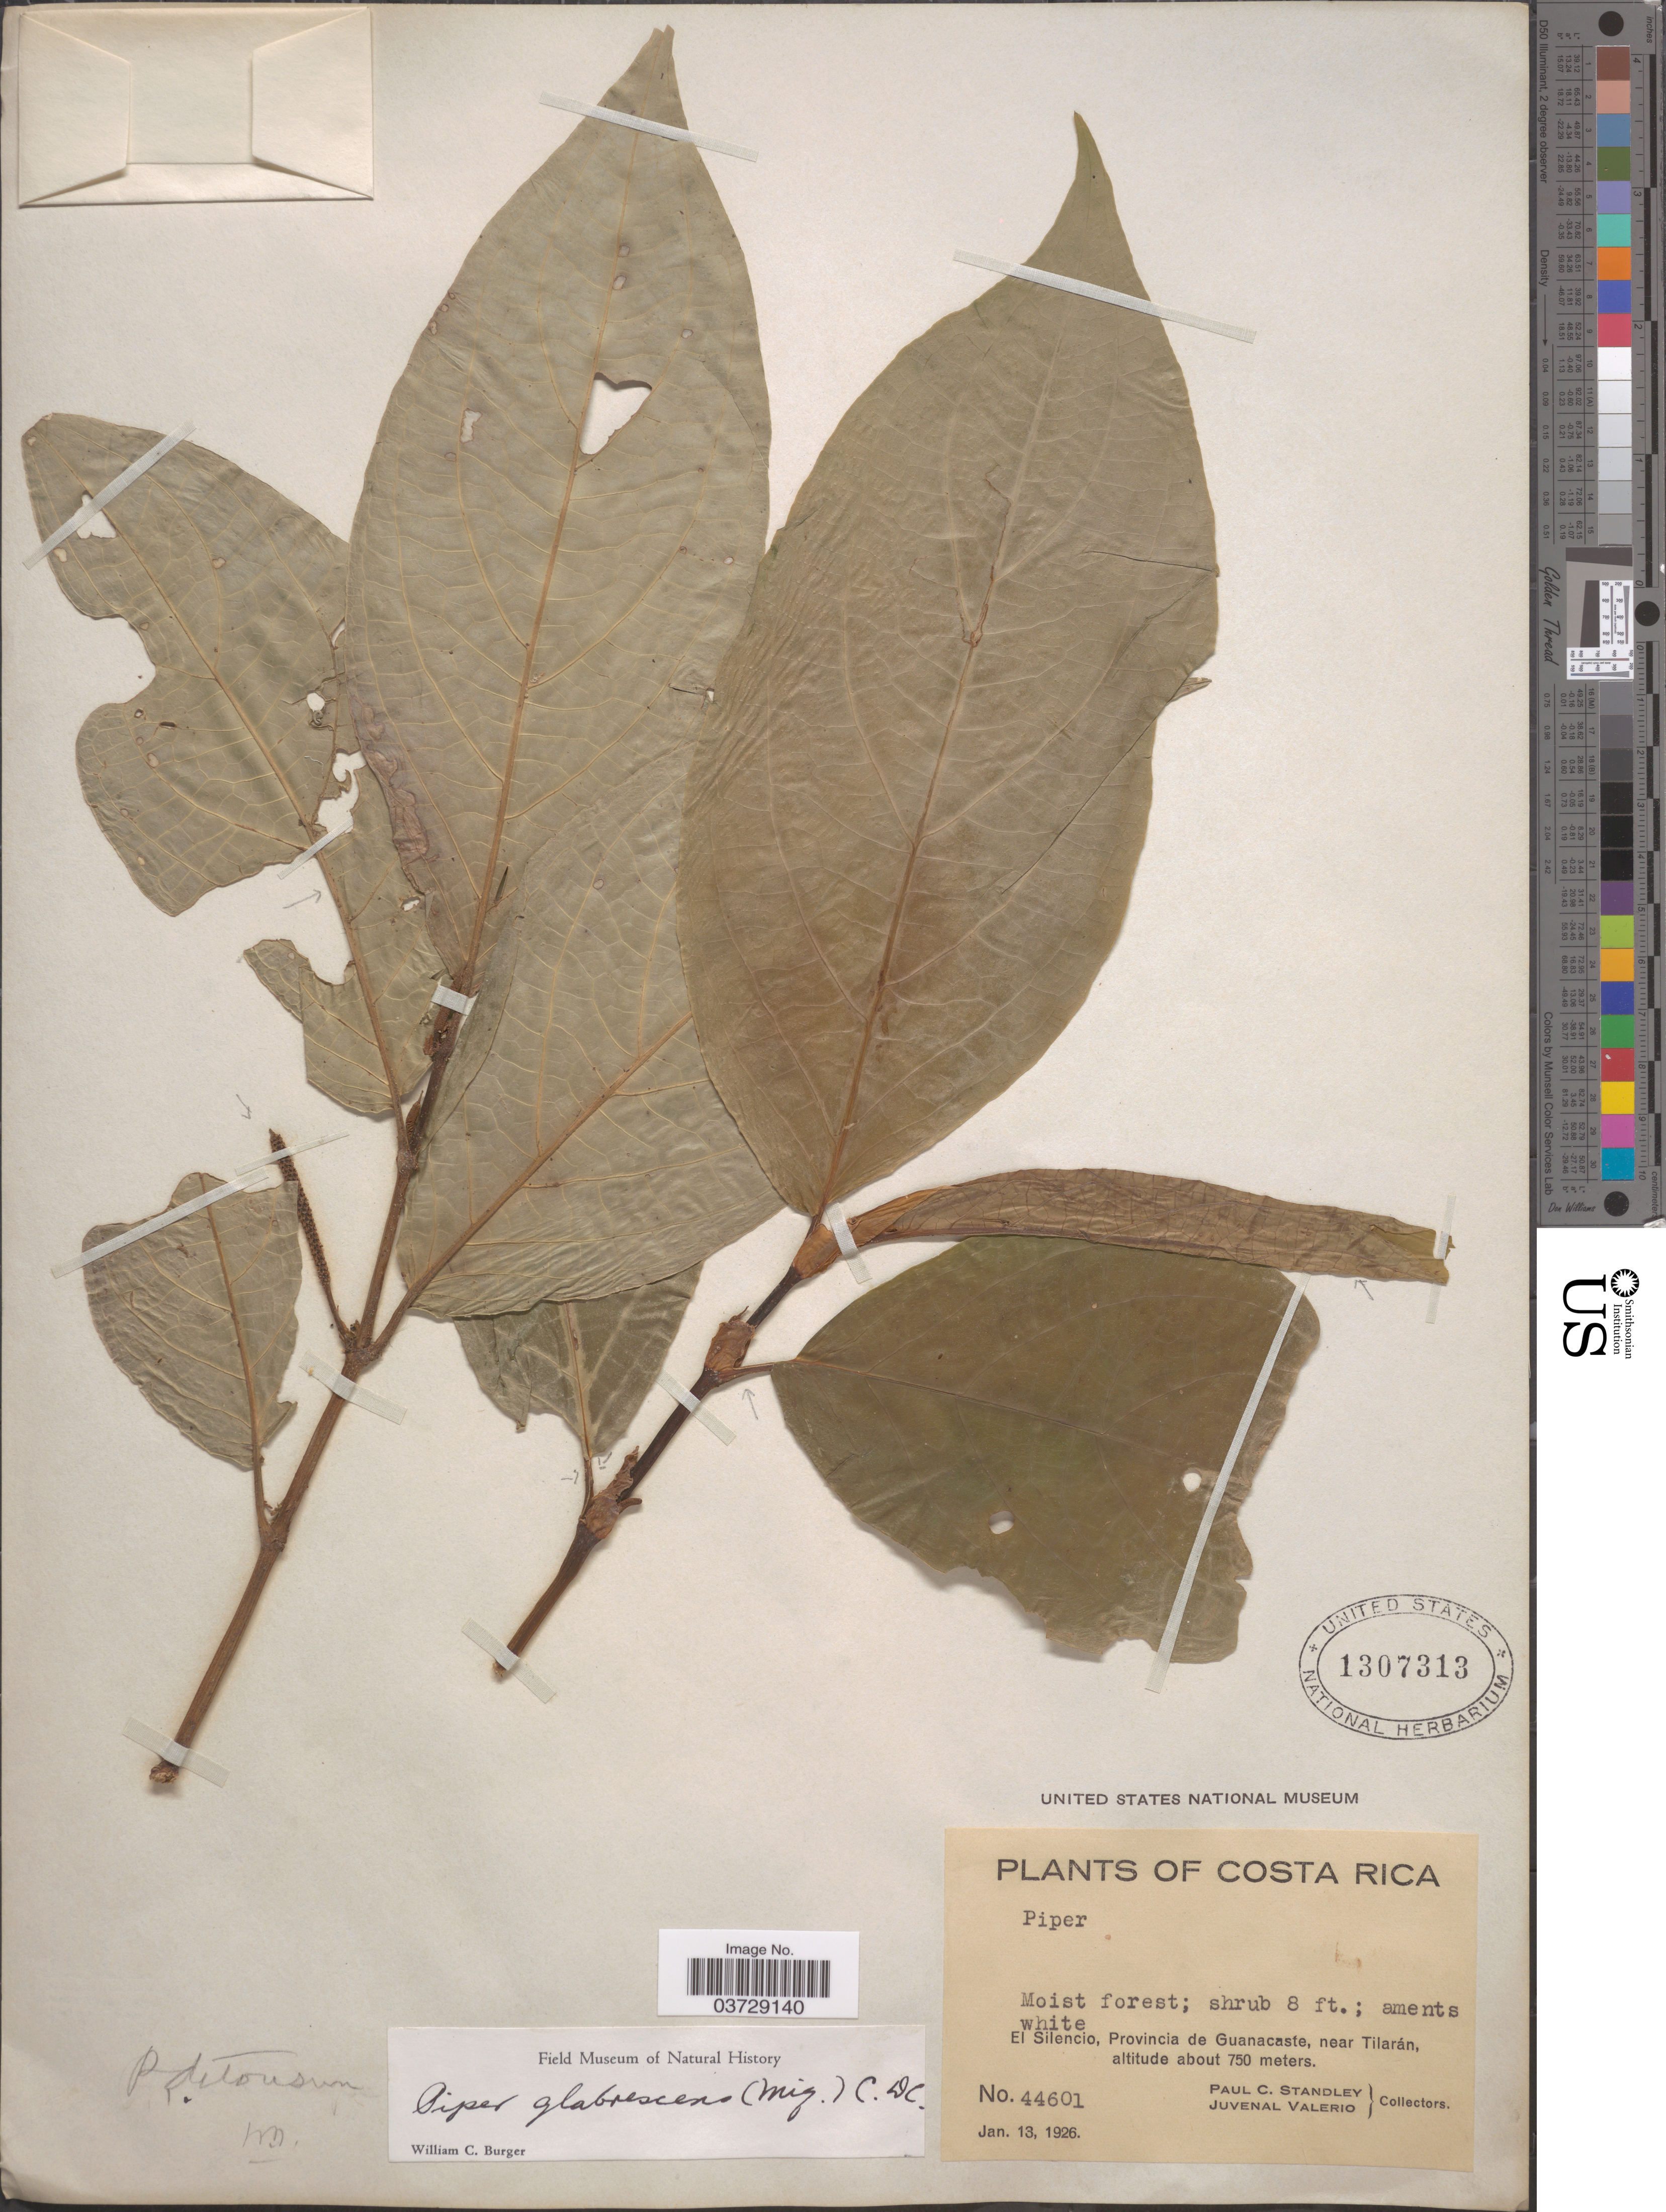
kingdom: Plantae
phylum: Tracheophyta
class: Magnoliopsida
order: Piperales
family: Piperaceae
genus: Piper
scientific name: Piper glabrescens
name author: (Miq.) C. DC.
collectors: P. C. Standley & J. Valerio R.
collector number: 44601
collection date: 1926-01-13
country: Costa Rica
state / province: Guanacaste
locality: El Silencio, near Tilarán.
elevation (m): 750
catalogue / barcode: US 1307313